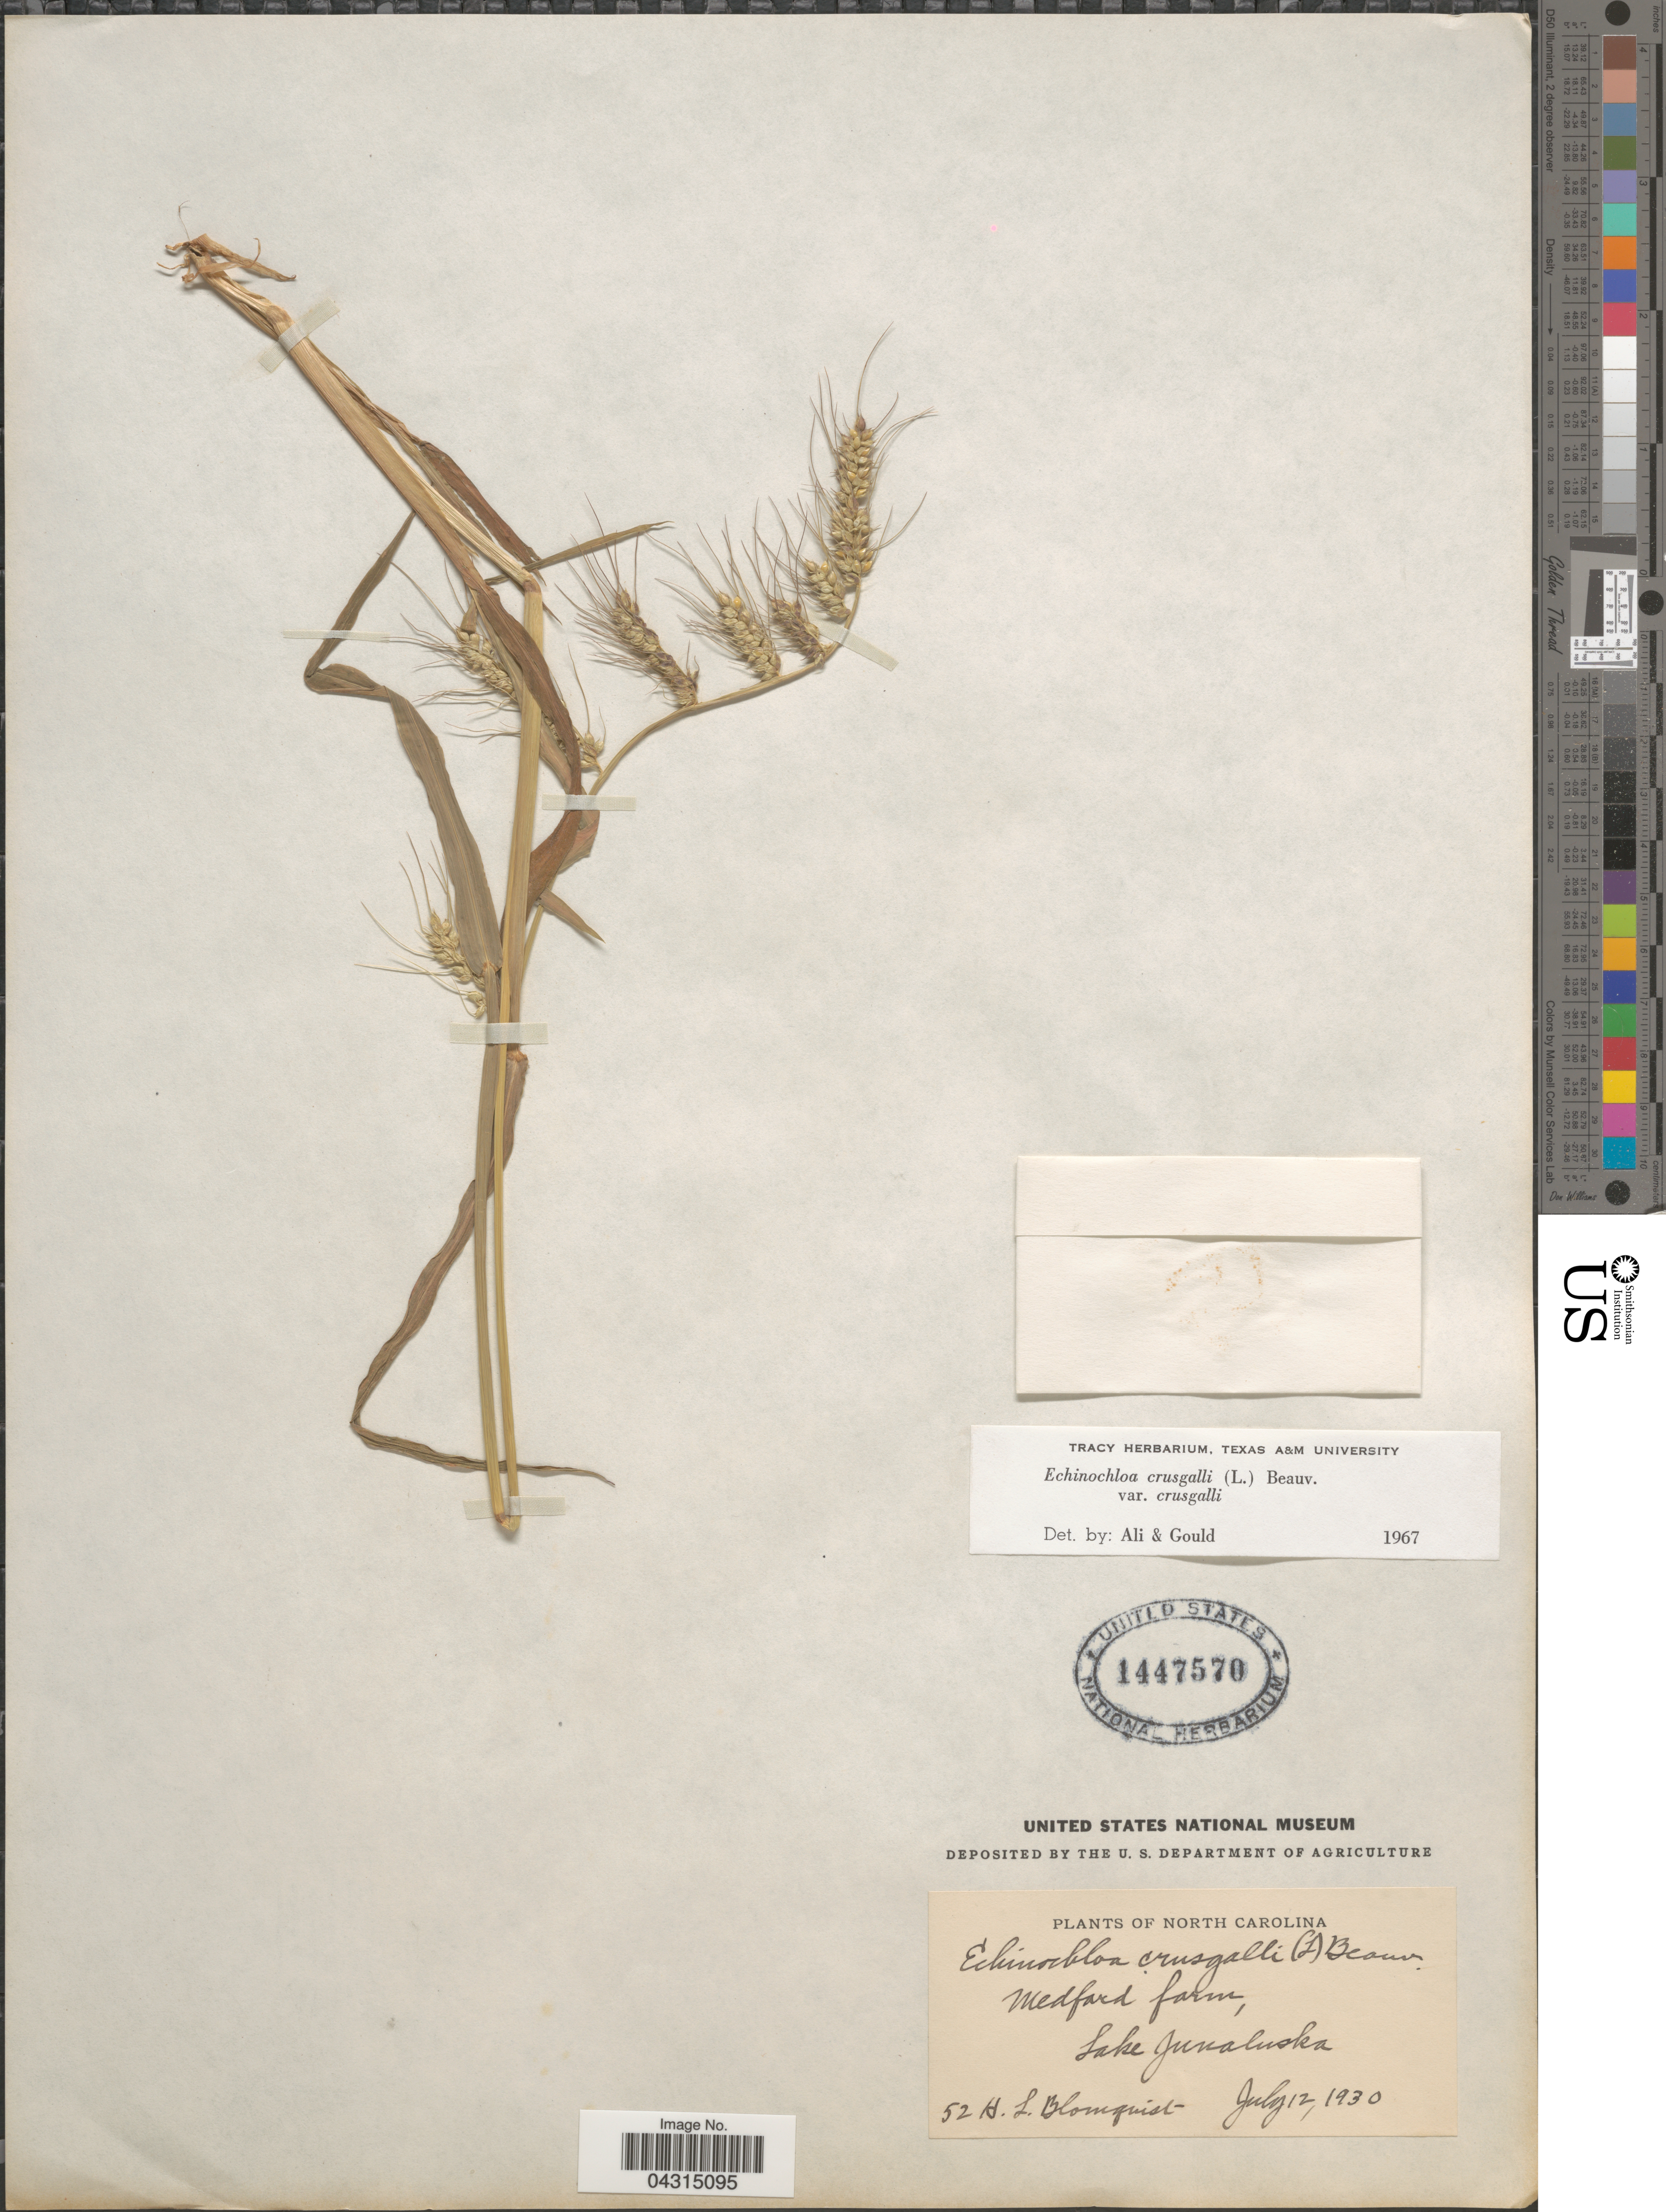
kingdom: Plantae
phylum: Tracheophyta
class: Liliopsida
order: Poales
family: Poaceae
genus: Echinochloa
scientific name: Echinochloa crus-galli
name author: (L.) P. Beauv.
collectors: H. Blomquist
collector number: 52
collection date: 1930-07-12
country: United States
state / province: North Carolina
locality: Medfard farm, Lake Junaluska.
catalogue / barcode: US 1447570